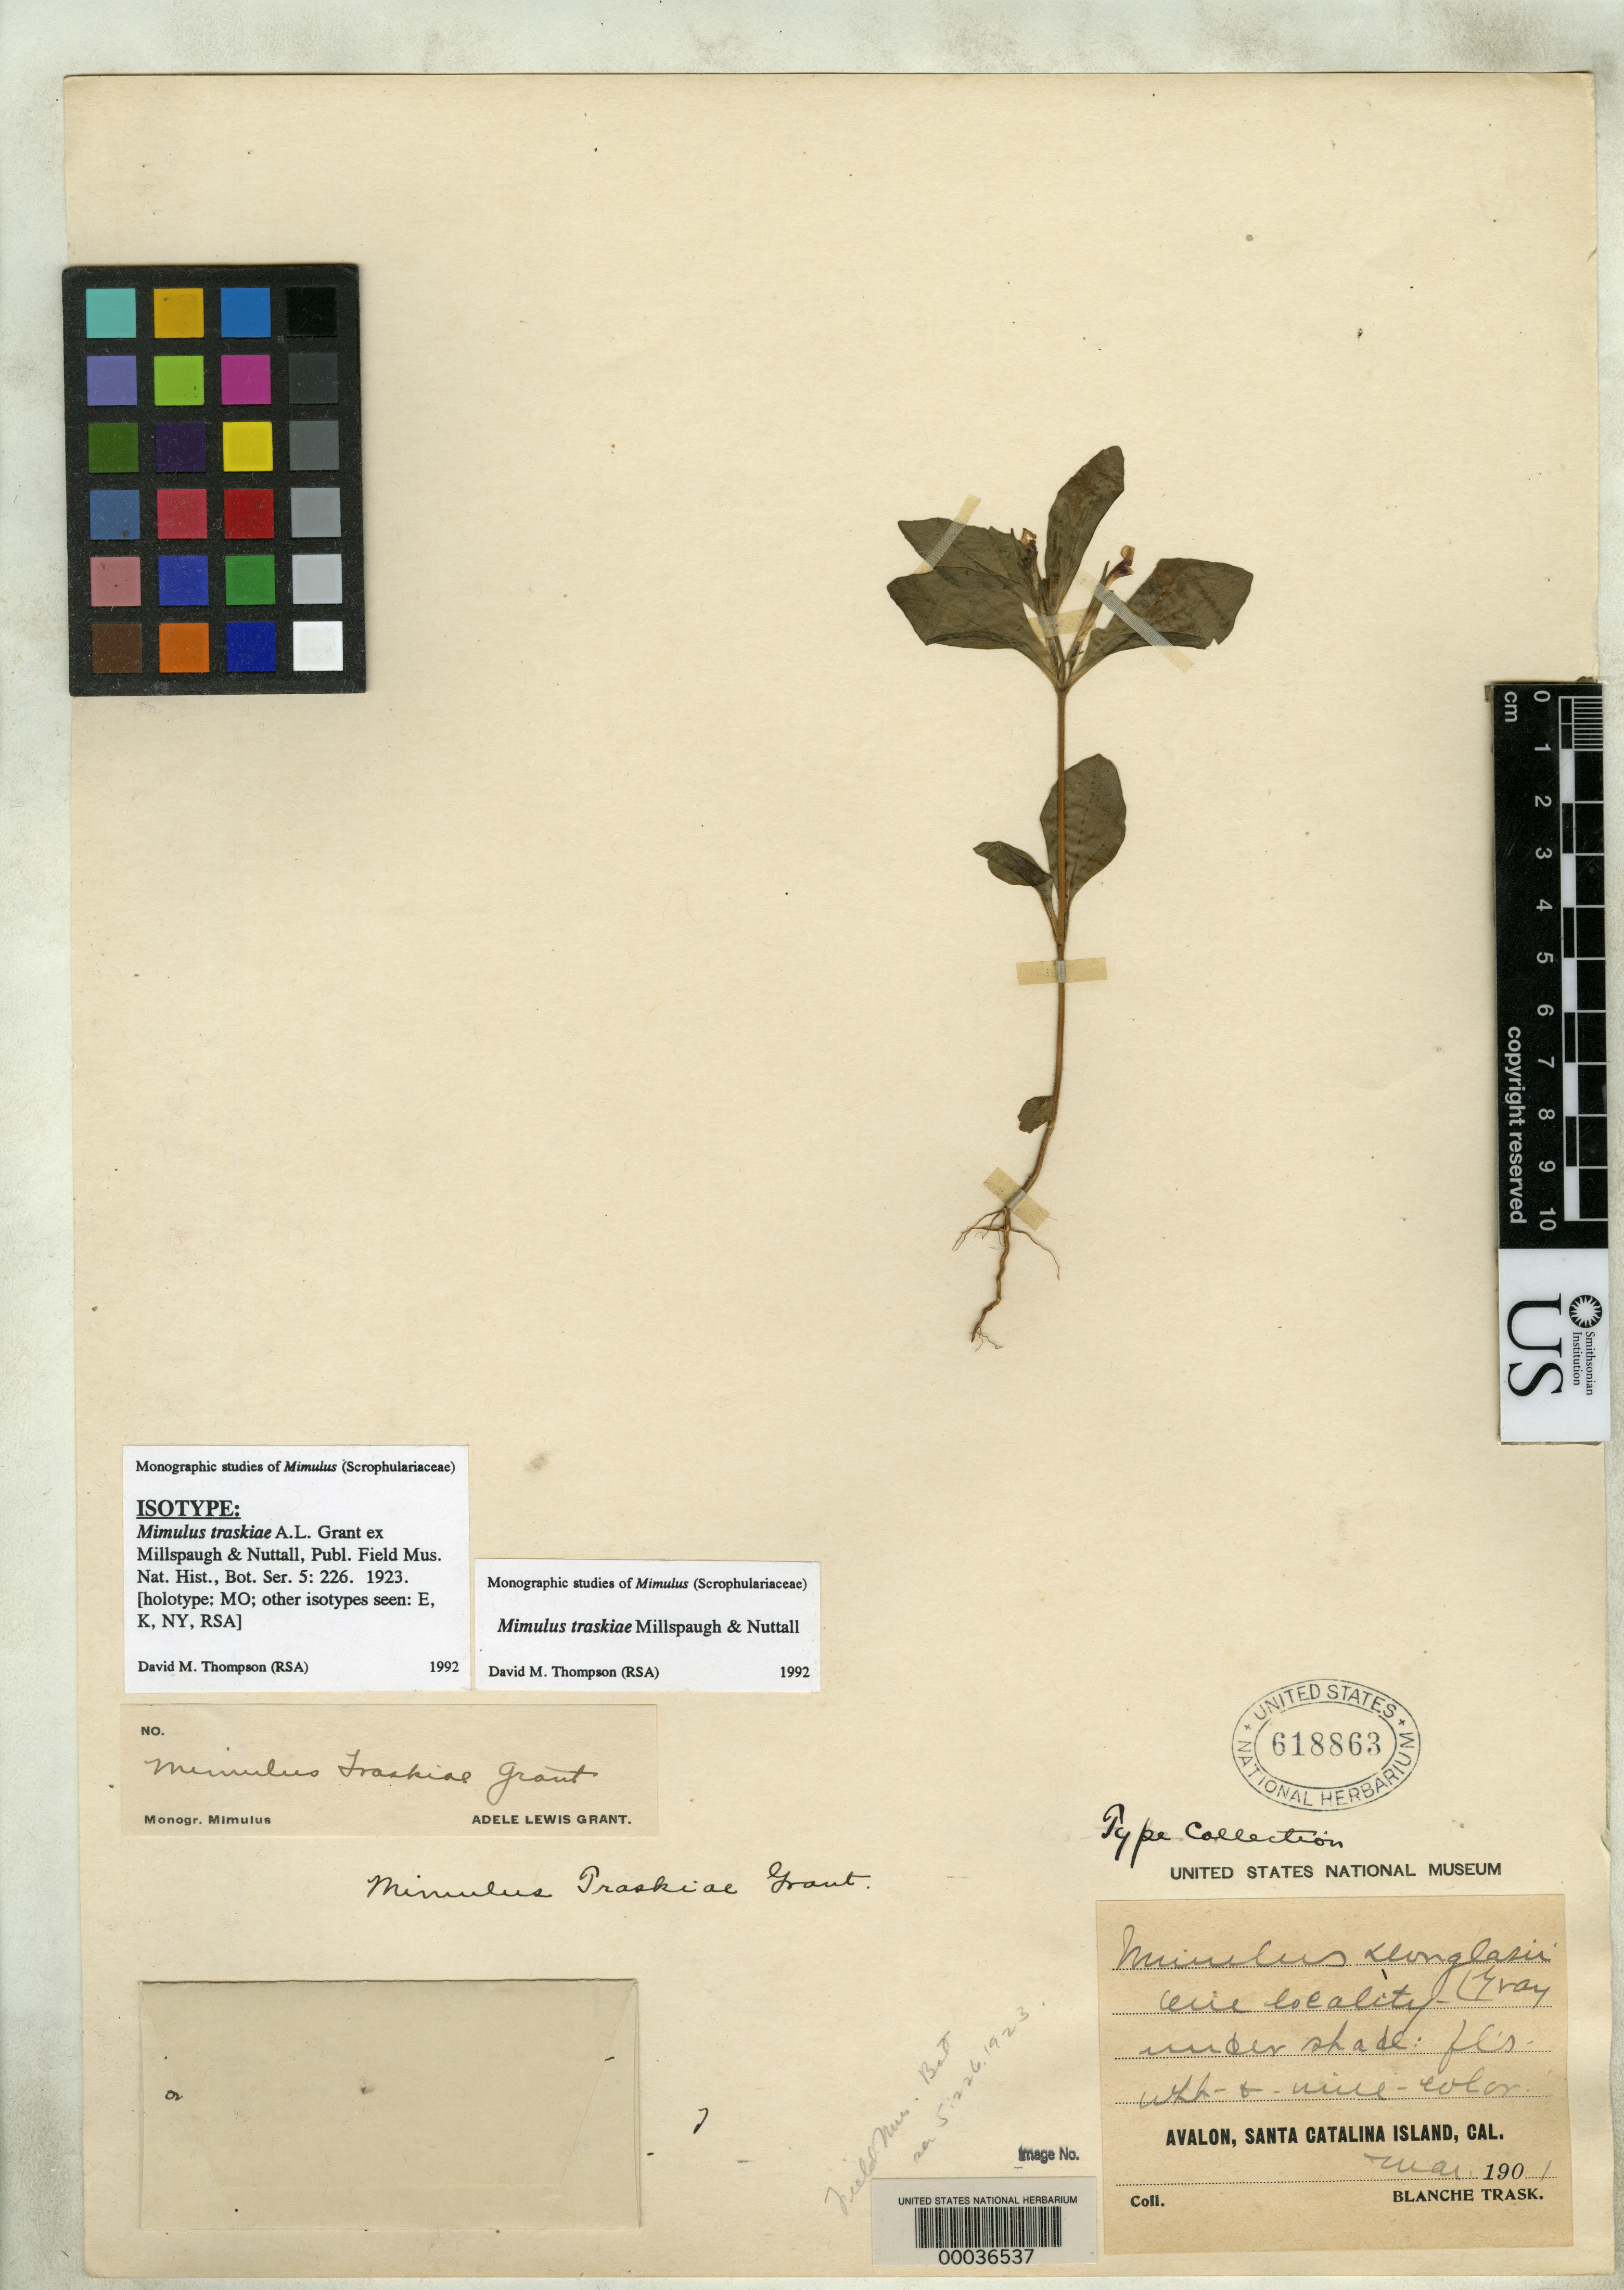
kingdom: Plantae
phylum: Tracheophyta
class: Magnoliopsida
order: Lamiales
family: Phrymaceae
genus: Mimulus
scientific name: Mimulus traskiae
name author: A.L. Grant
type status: Isotype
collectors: B. Trask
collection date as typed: Mar 1901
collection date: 1901-03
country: United States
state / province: California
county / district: Los Angeles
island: Santa Catalina Island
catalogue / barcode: US 618863